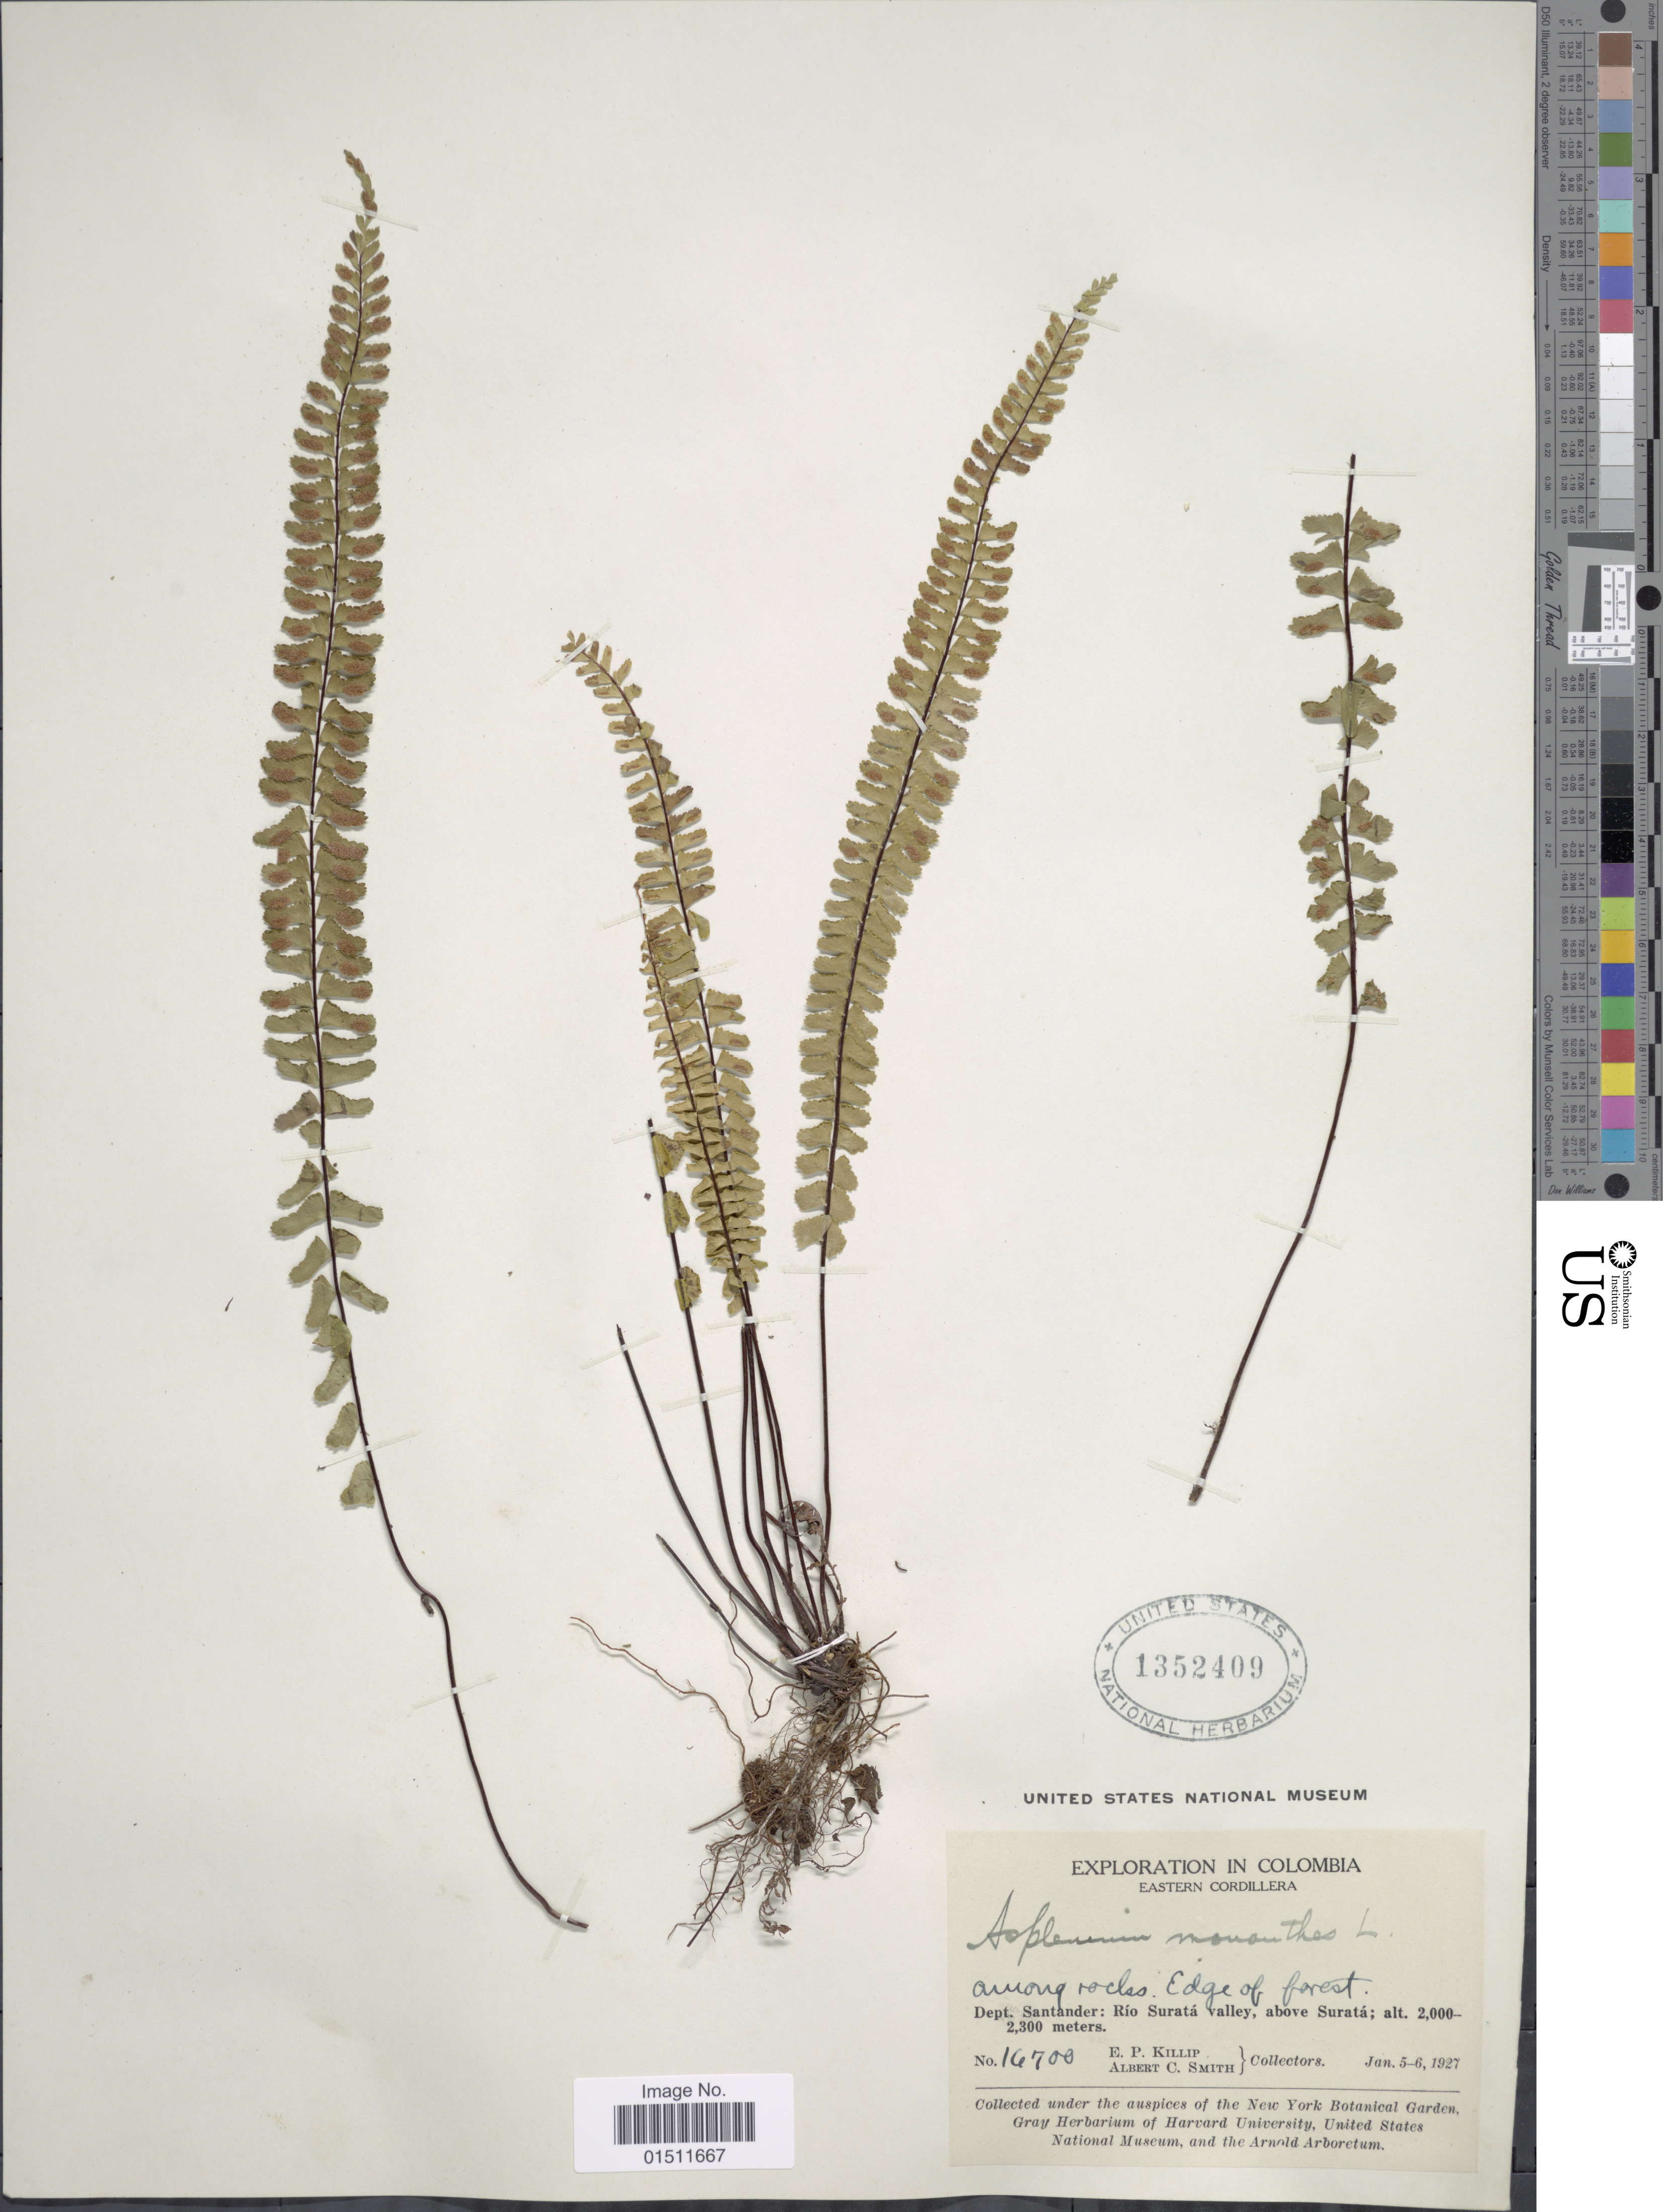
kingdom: Plantae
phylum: Tracheophyta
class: Polypodiopsida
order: Polypodiales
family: Aspleniaceae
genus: Asplenium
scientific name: Asplenium monanthes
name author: L.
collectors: E. P. Killip & A. C. Smith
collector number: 14700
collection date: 1927-01-05/1927-01-06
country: Colombia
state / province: Santander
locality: Eastern Cordillera, dept. Santander: Rio Surata Valley, above Surata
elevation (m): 2000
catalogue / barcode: US 1352409